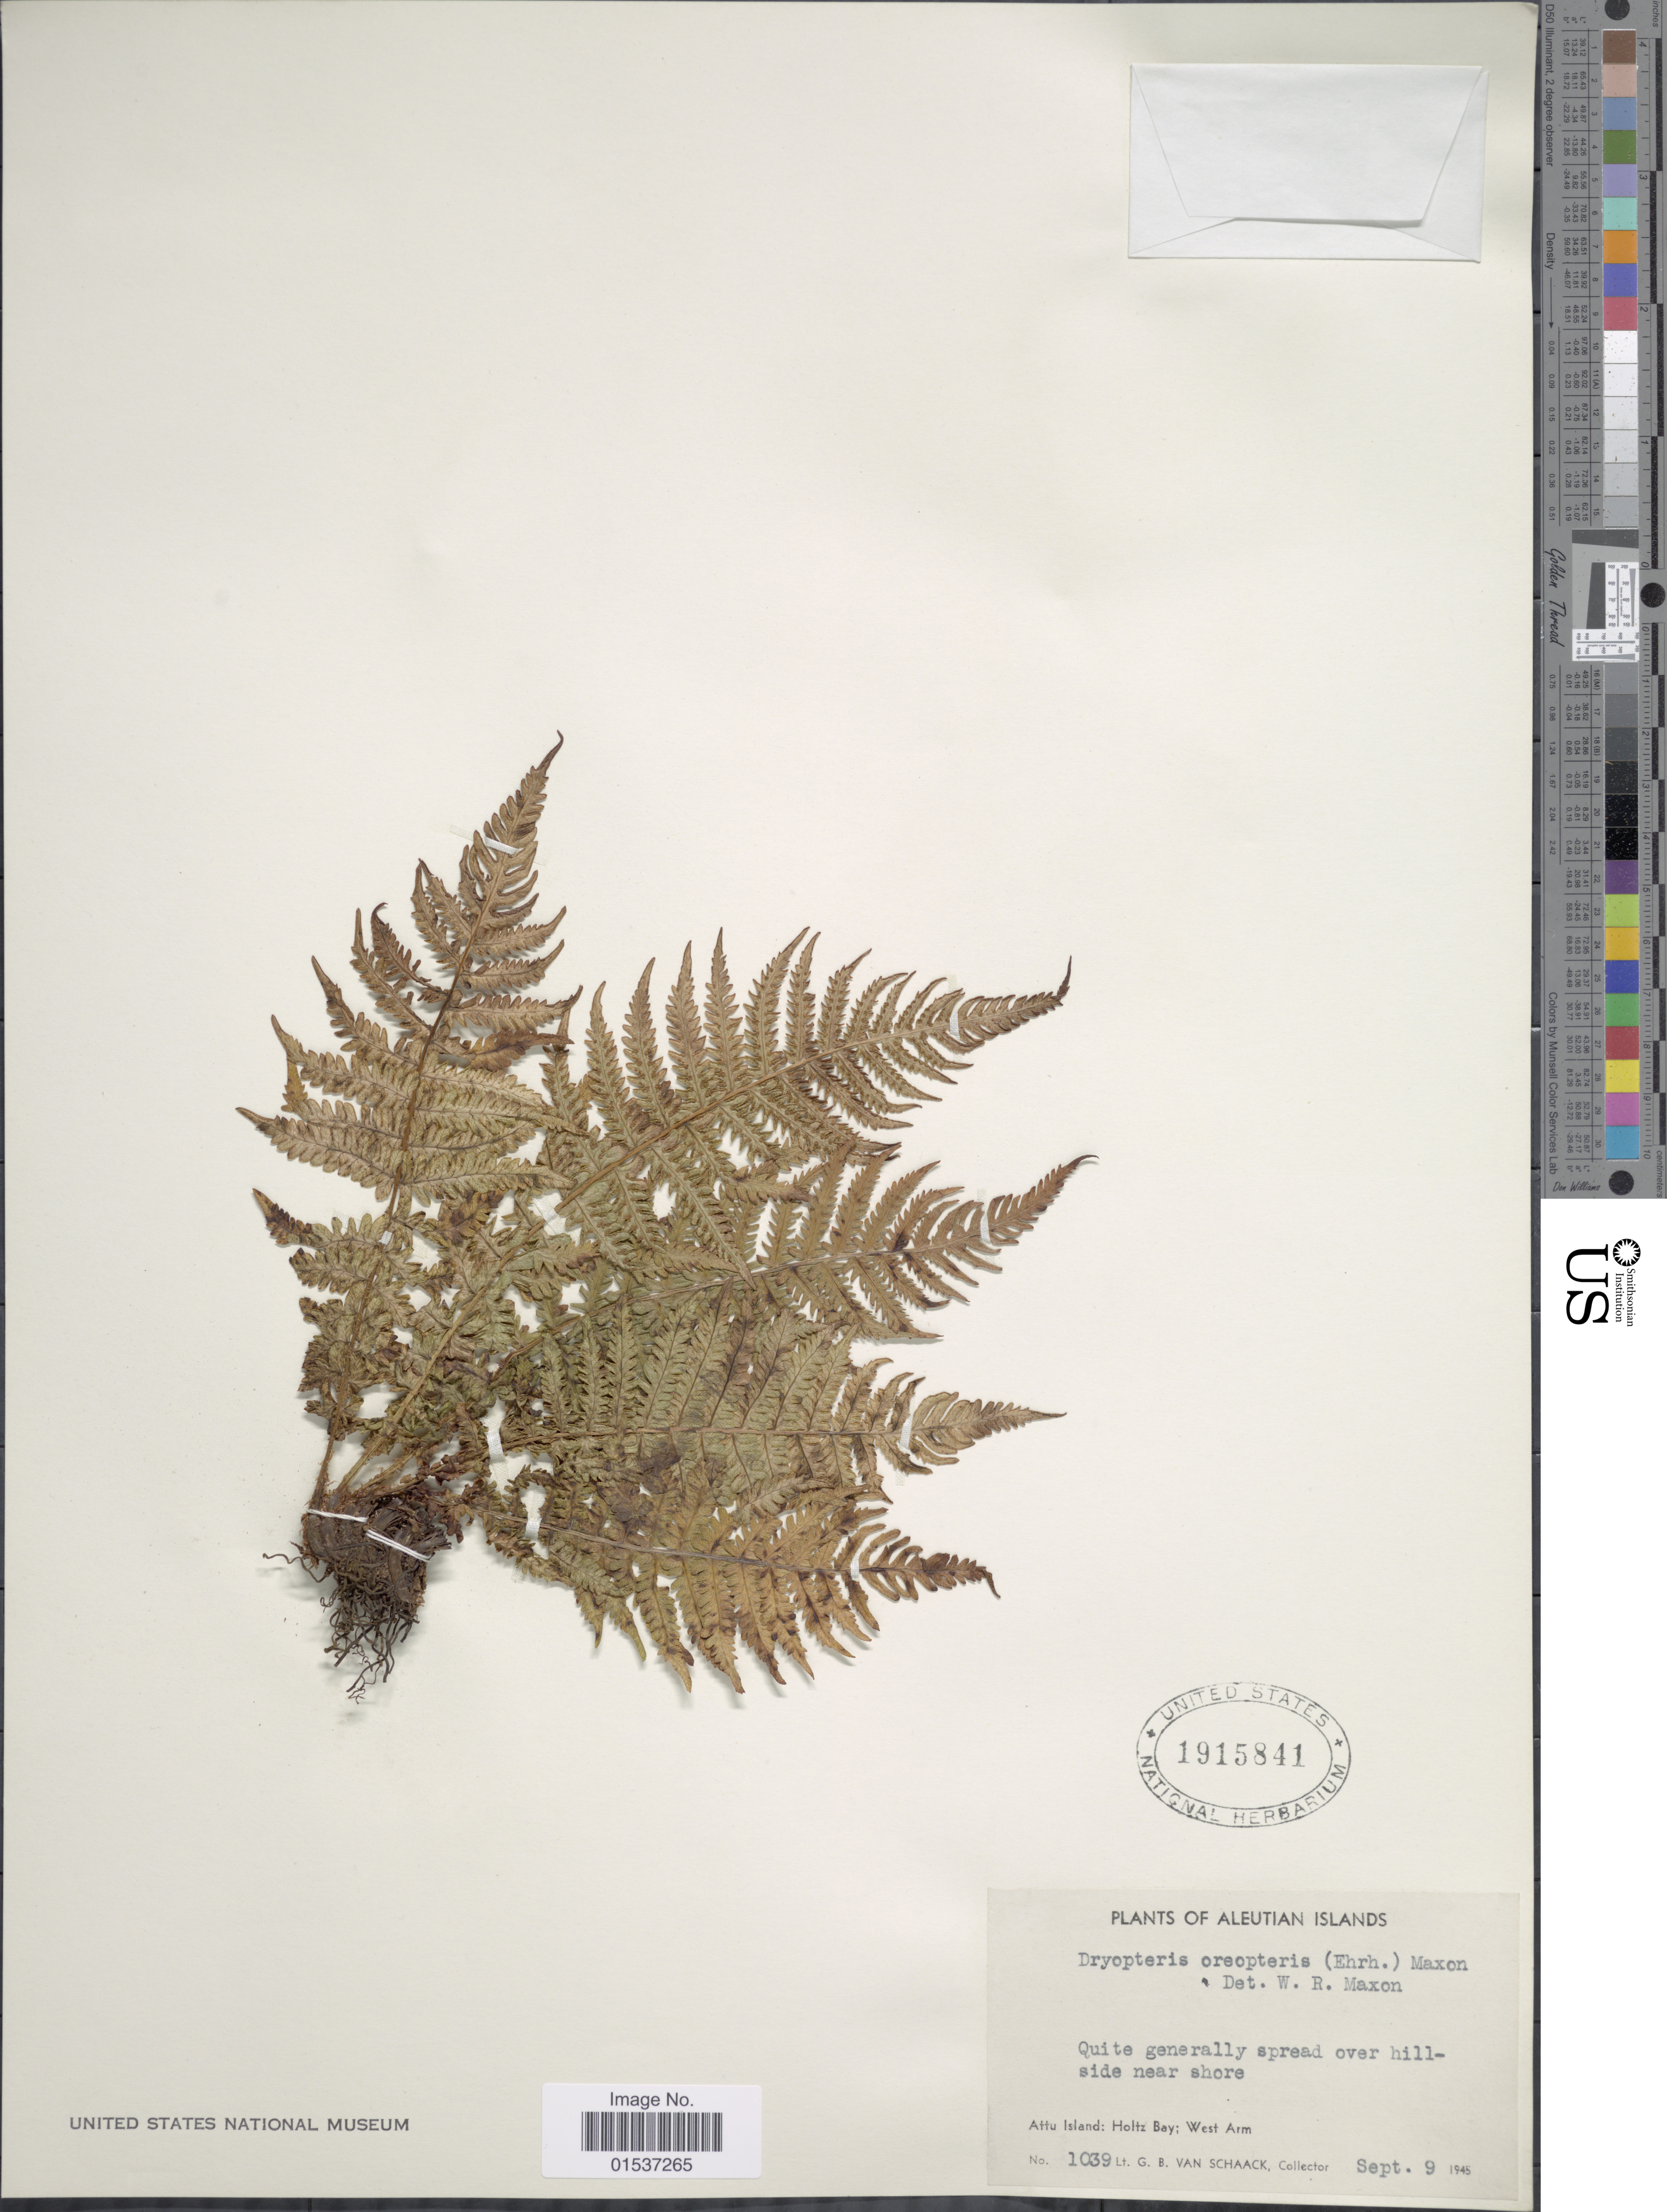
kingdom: Plantae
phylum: Tracheophyta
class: Polypodiopsida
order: Polypodiales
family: Thelypteridaceae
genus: Oreopteris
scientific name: Oreopteris limbosperma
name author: (All.) K. Iwats.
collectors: G. Van Schaack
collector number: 1039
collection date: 1945-09-09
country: United States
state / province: Alaska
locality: Aleutian Islands. Attu Island: Holtz Bay; West Arm.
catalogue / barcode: US 1915841